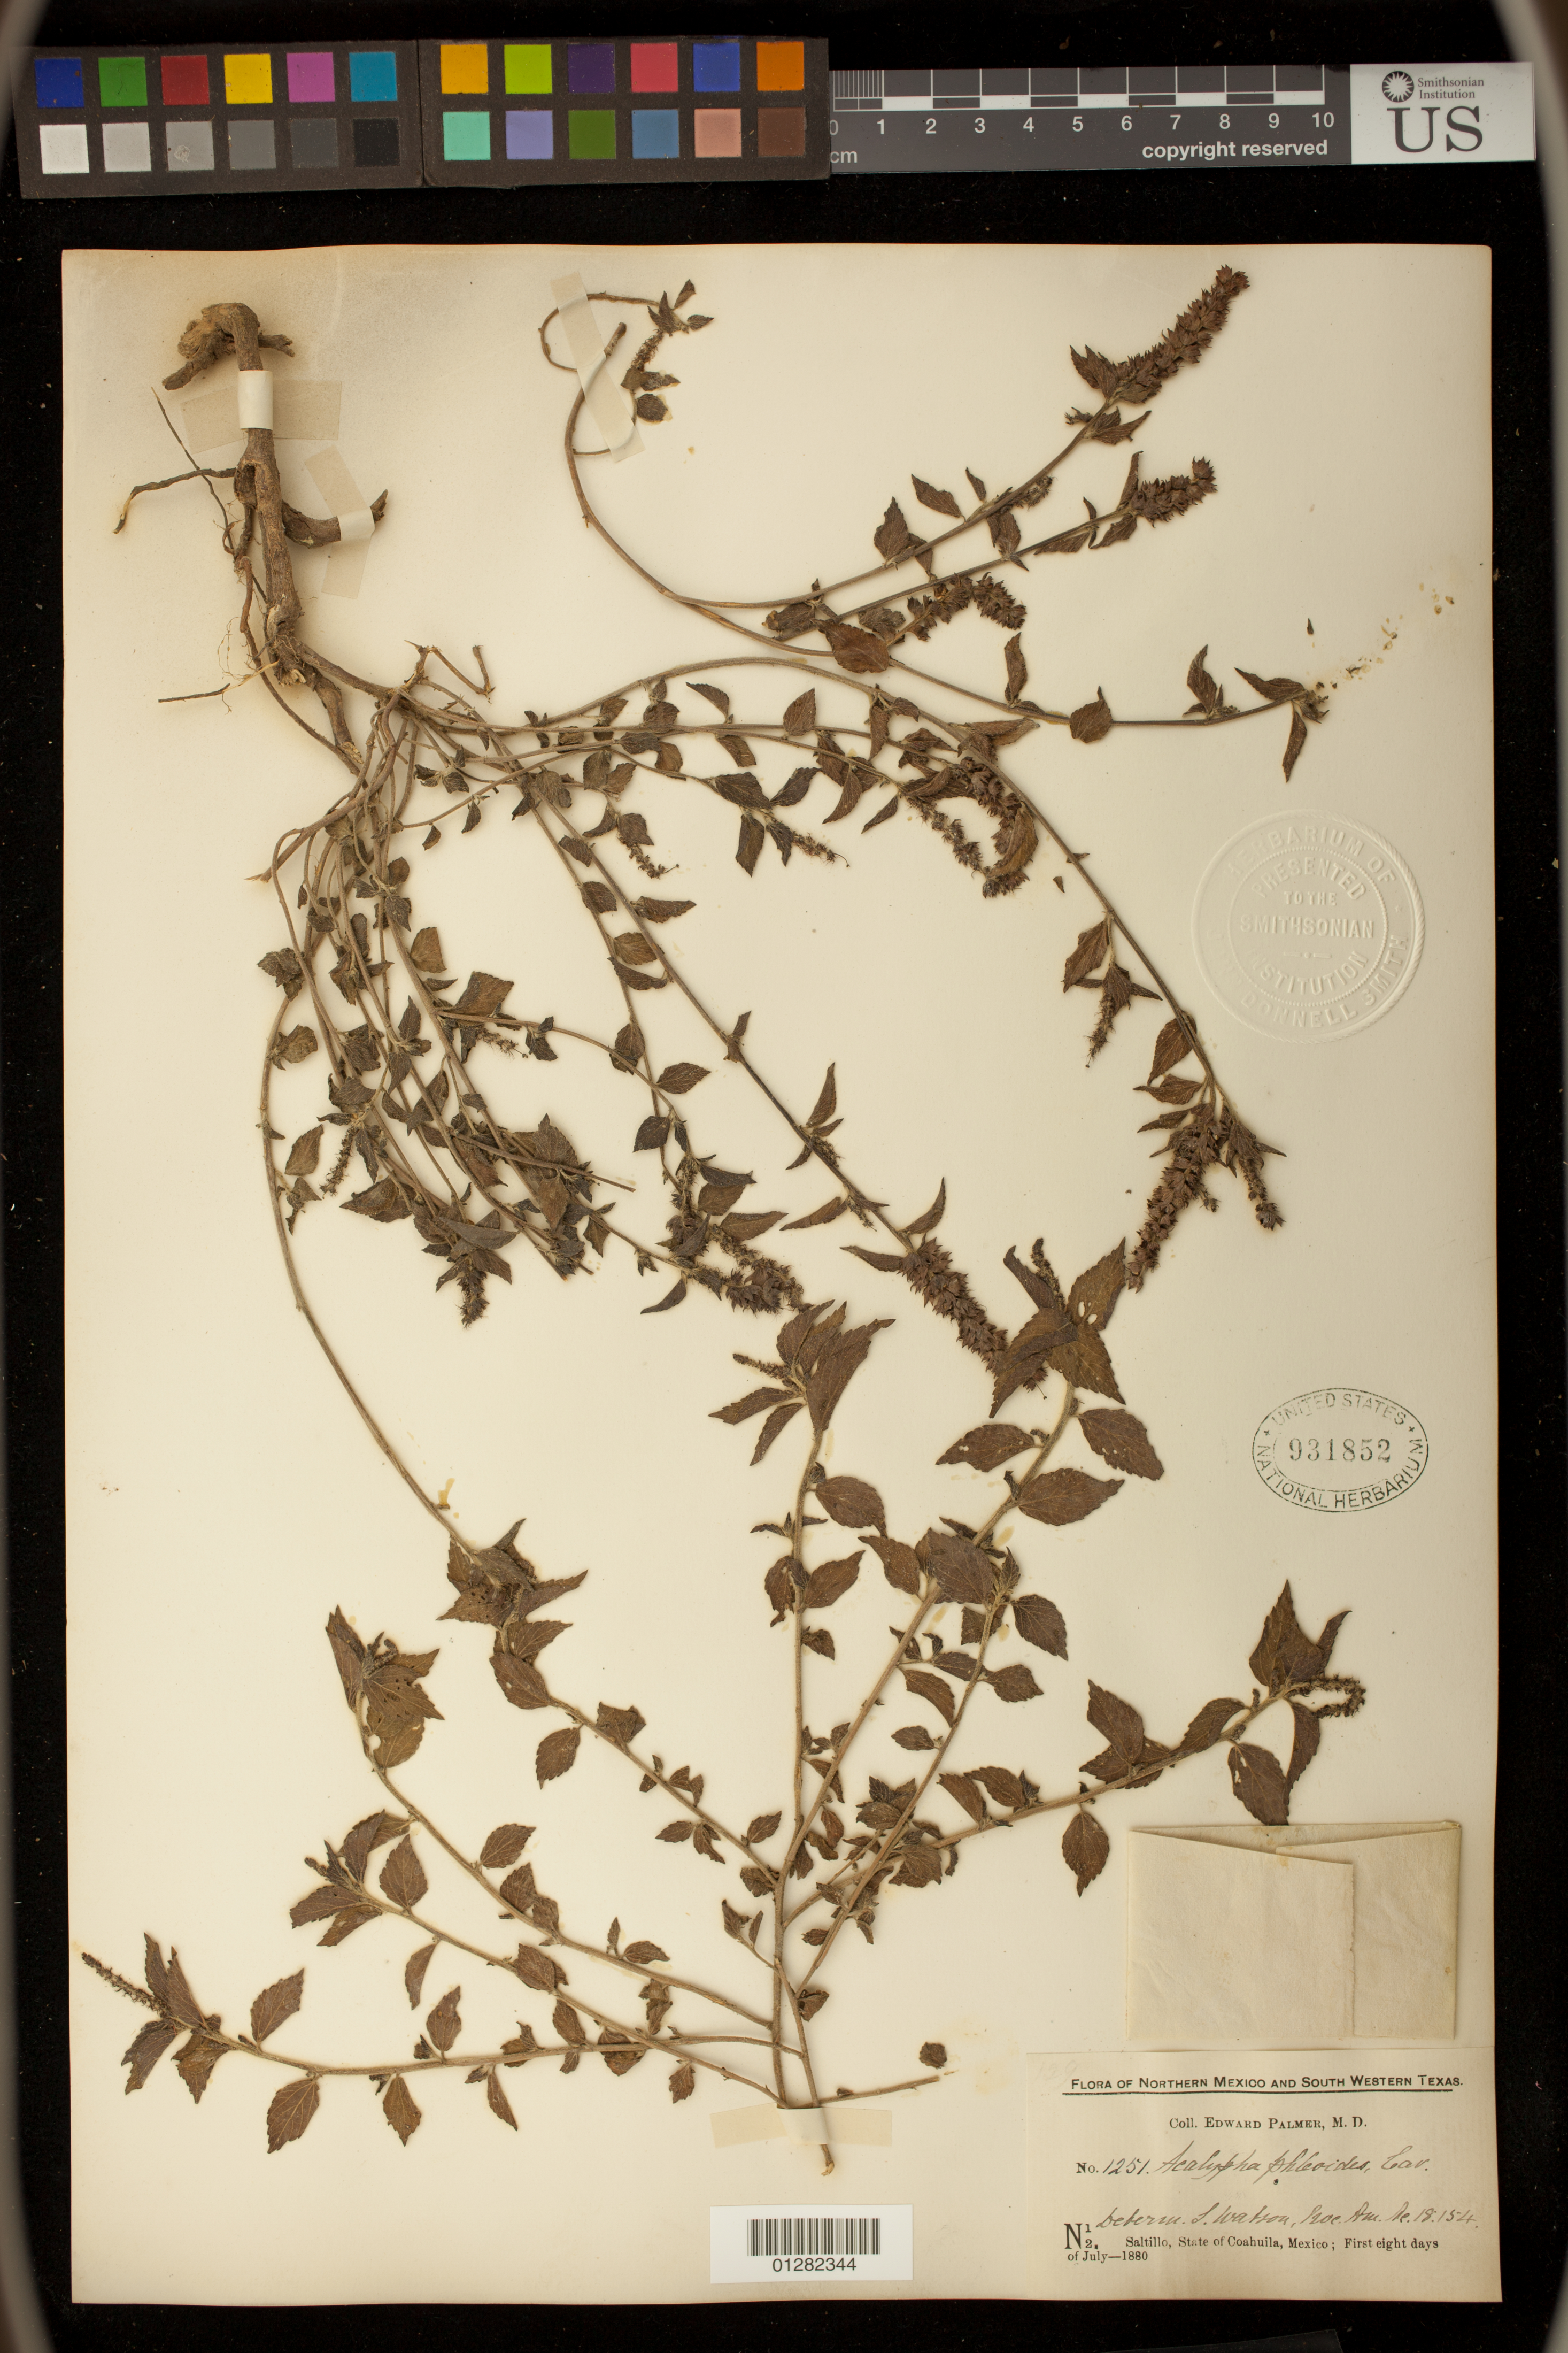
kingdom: Plantae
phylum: Tracheophyta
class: Magnoliopsida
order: Malpighiales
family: Euphorbiaceae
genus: Acalypha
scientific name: Acalypha phleoides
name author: Cav.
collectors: M. Sousa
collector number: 1251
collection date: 1880-07-01/1880-07-08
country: Mexico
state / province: Coahuila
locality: Saltillo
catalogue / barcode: US 931852